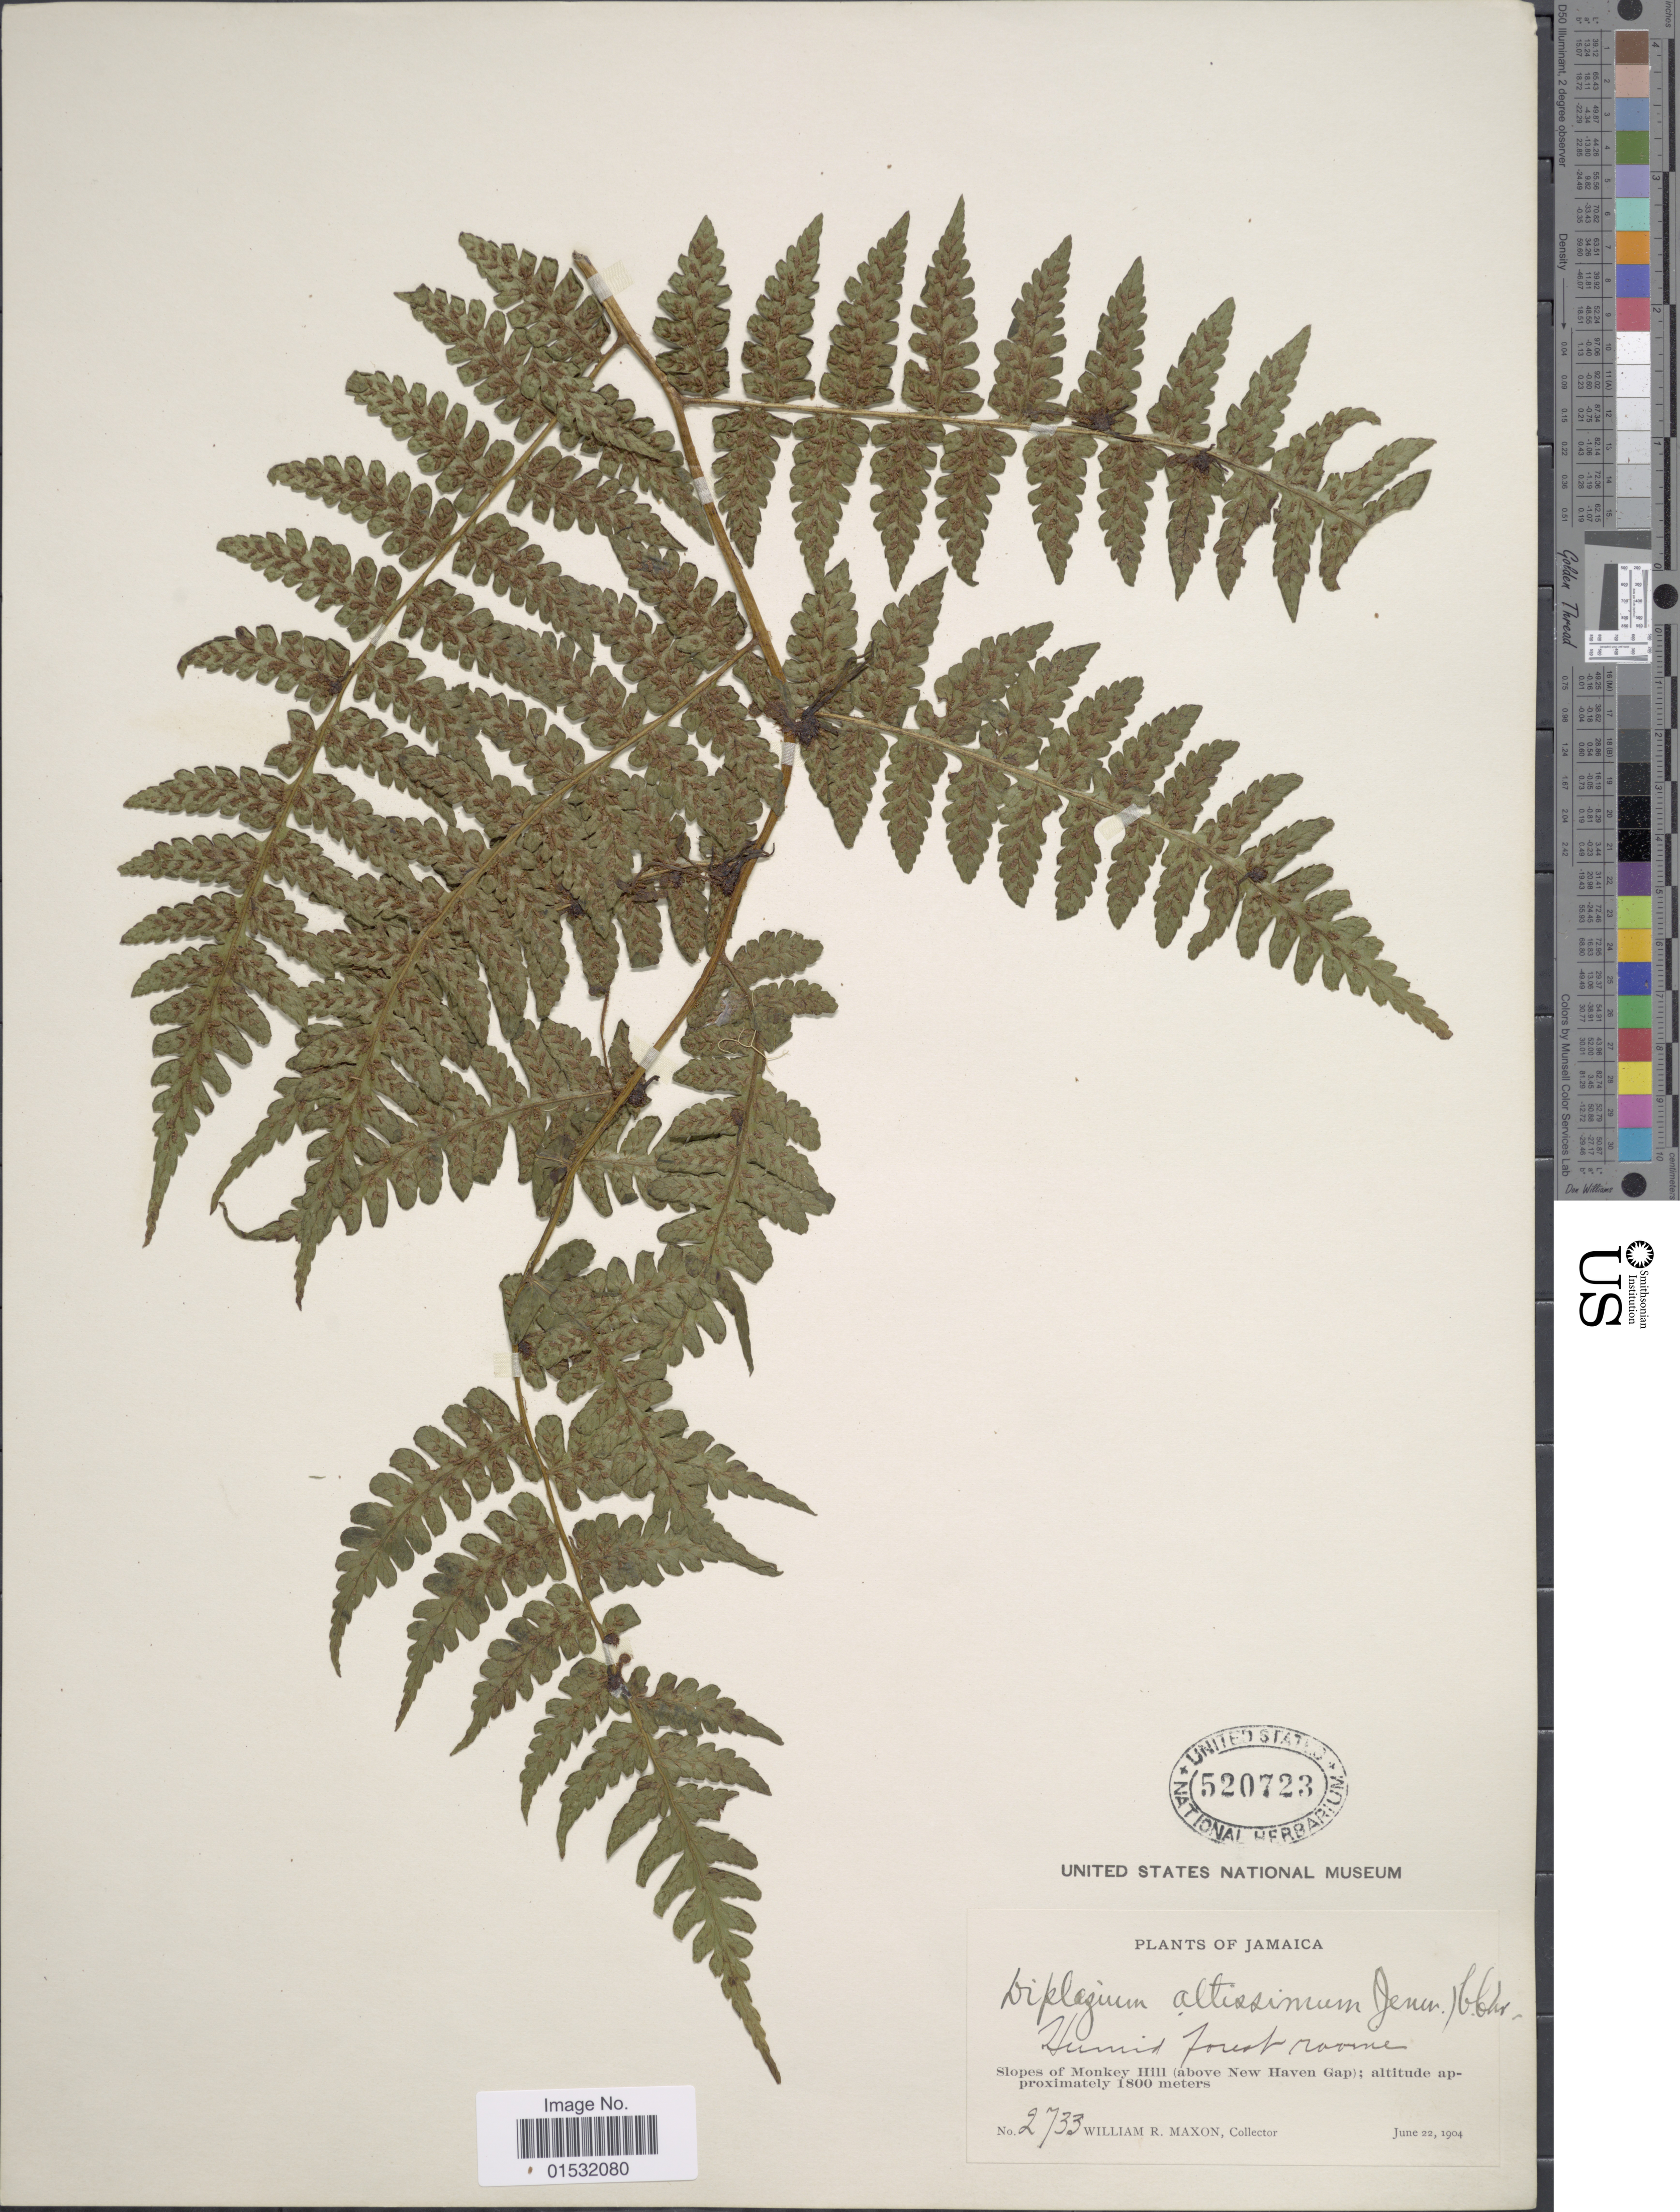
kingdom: Plantae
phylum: Tracheophyta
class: Polypodiopsida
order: Polypodiales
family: Athyriaceae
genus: Diplazium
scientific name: Diplazium altissimum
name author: (Jenman) C. Chr.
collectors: W. R. Maxon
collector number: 2733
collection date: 1904-06-22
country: Jamaica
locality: Slopes of Monkey Hill (above New Haven Gap)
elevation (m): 1800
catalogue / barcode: US 520723